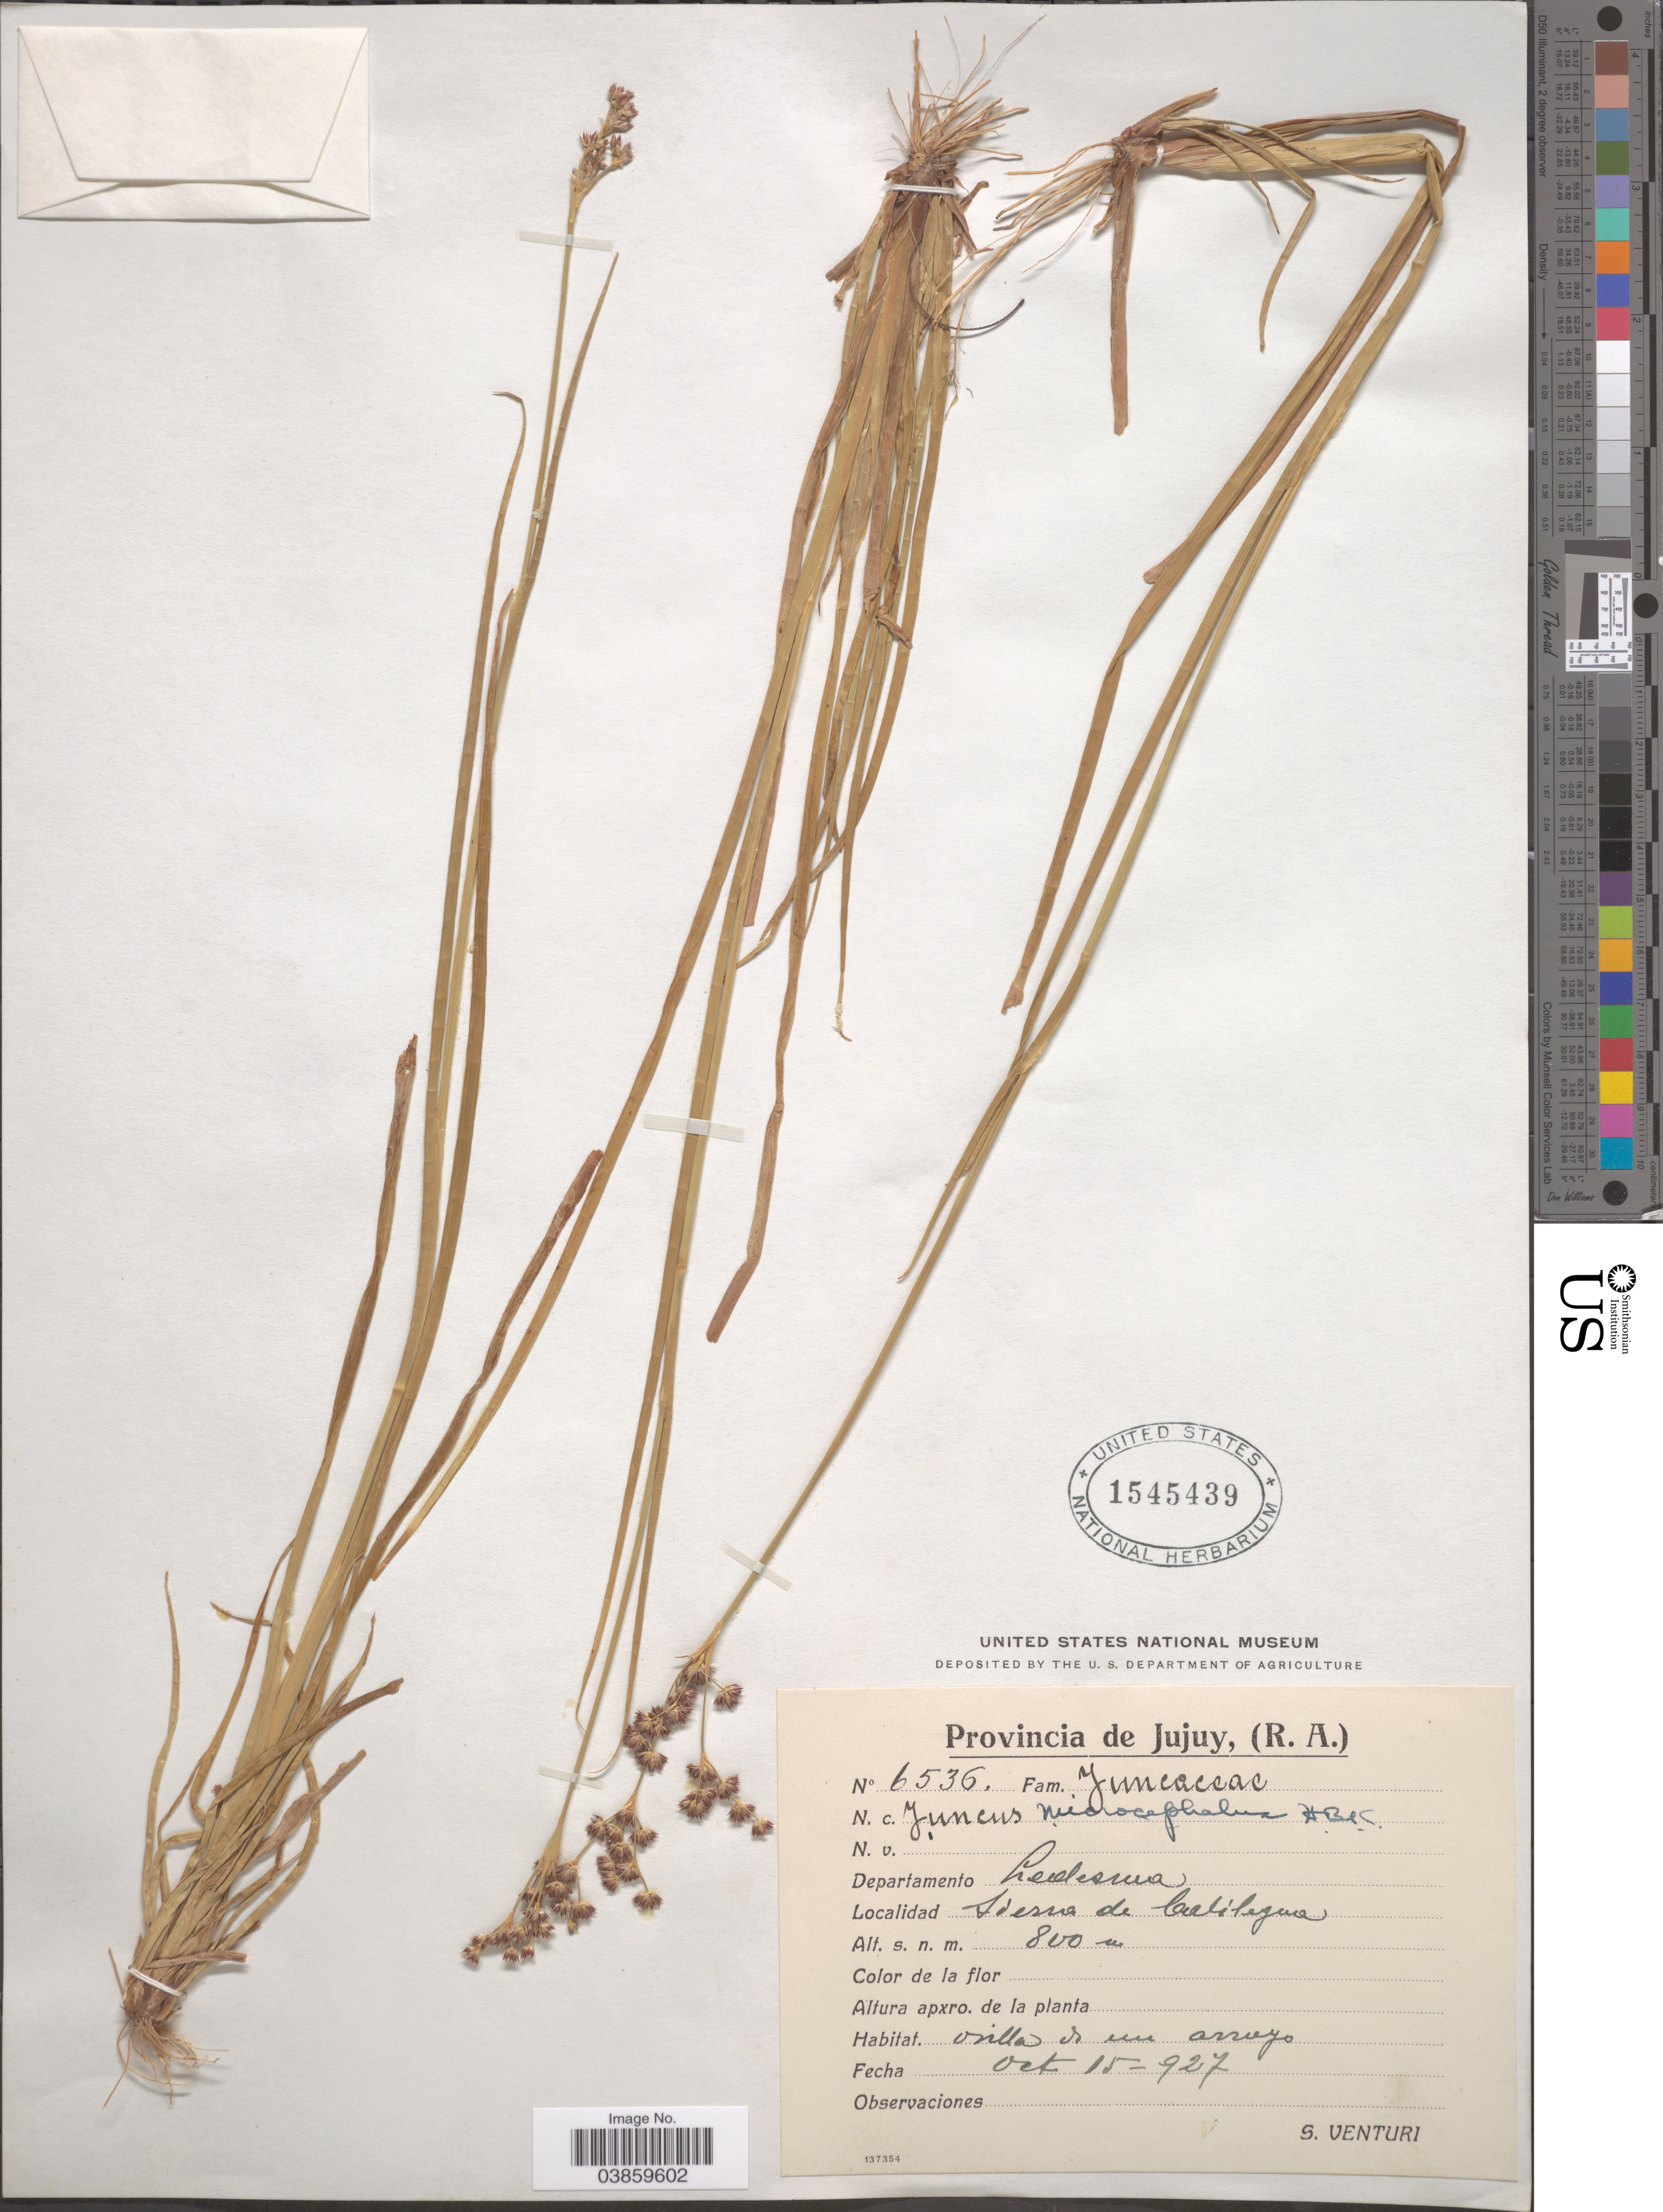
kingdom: Plantae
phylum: Tracheophyta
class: Liliopsida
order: Poales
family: Juncaceae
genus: Juncus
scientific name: Juncus microcephalus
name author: Kunth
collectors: S. Venturi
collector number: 6536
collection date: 1927-10-15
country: Argentina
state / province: Jujuy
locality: Departamento Ledesma. Sierra de Calilegua.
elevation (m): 800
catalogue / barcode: US 1545439